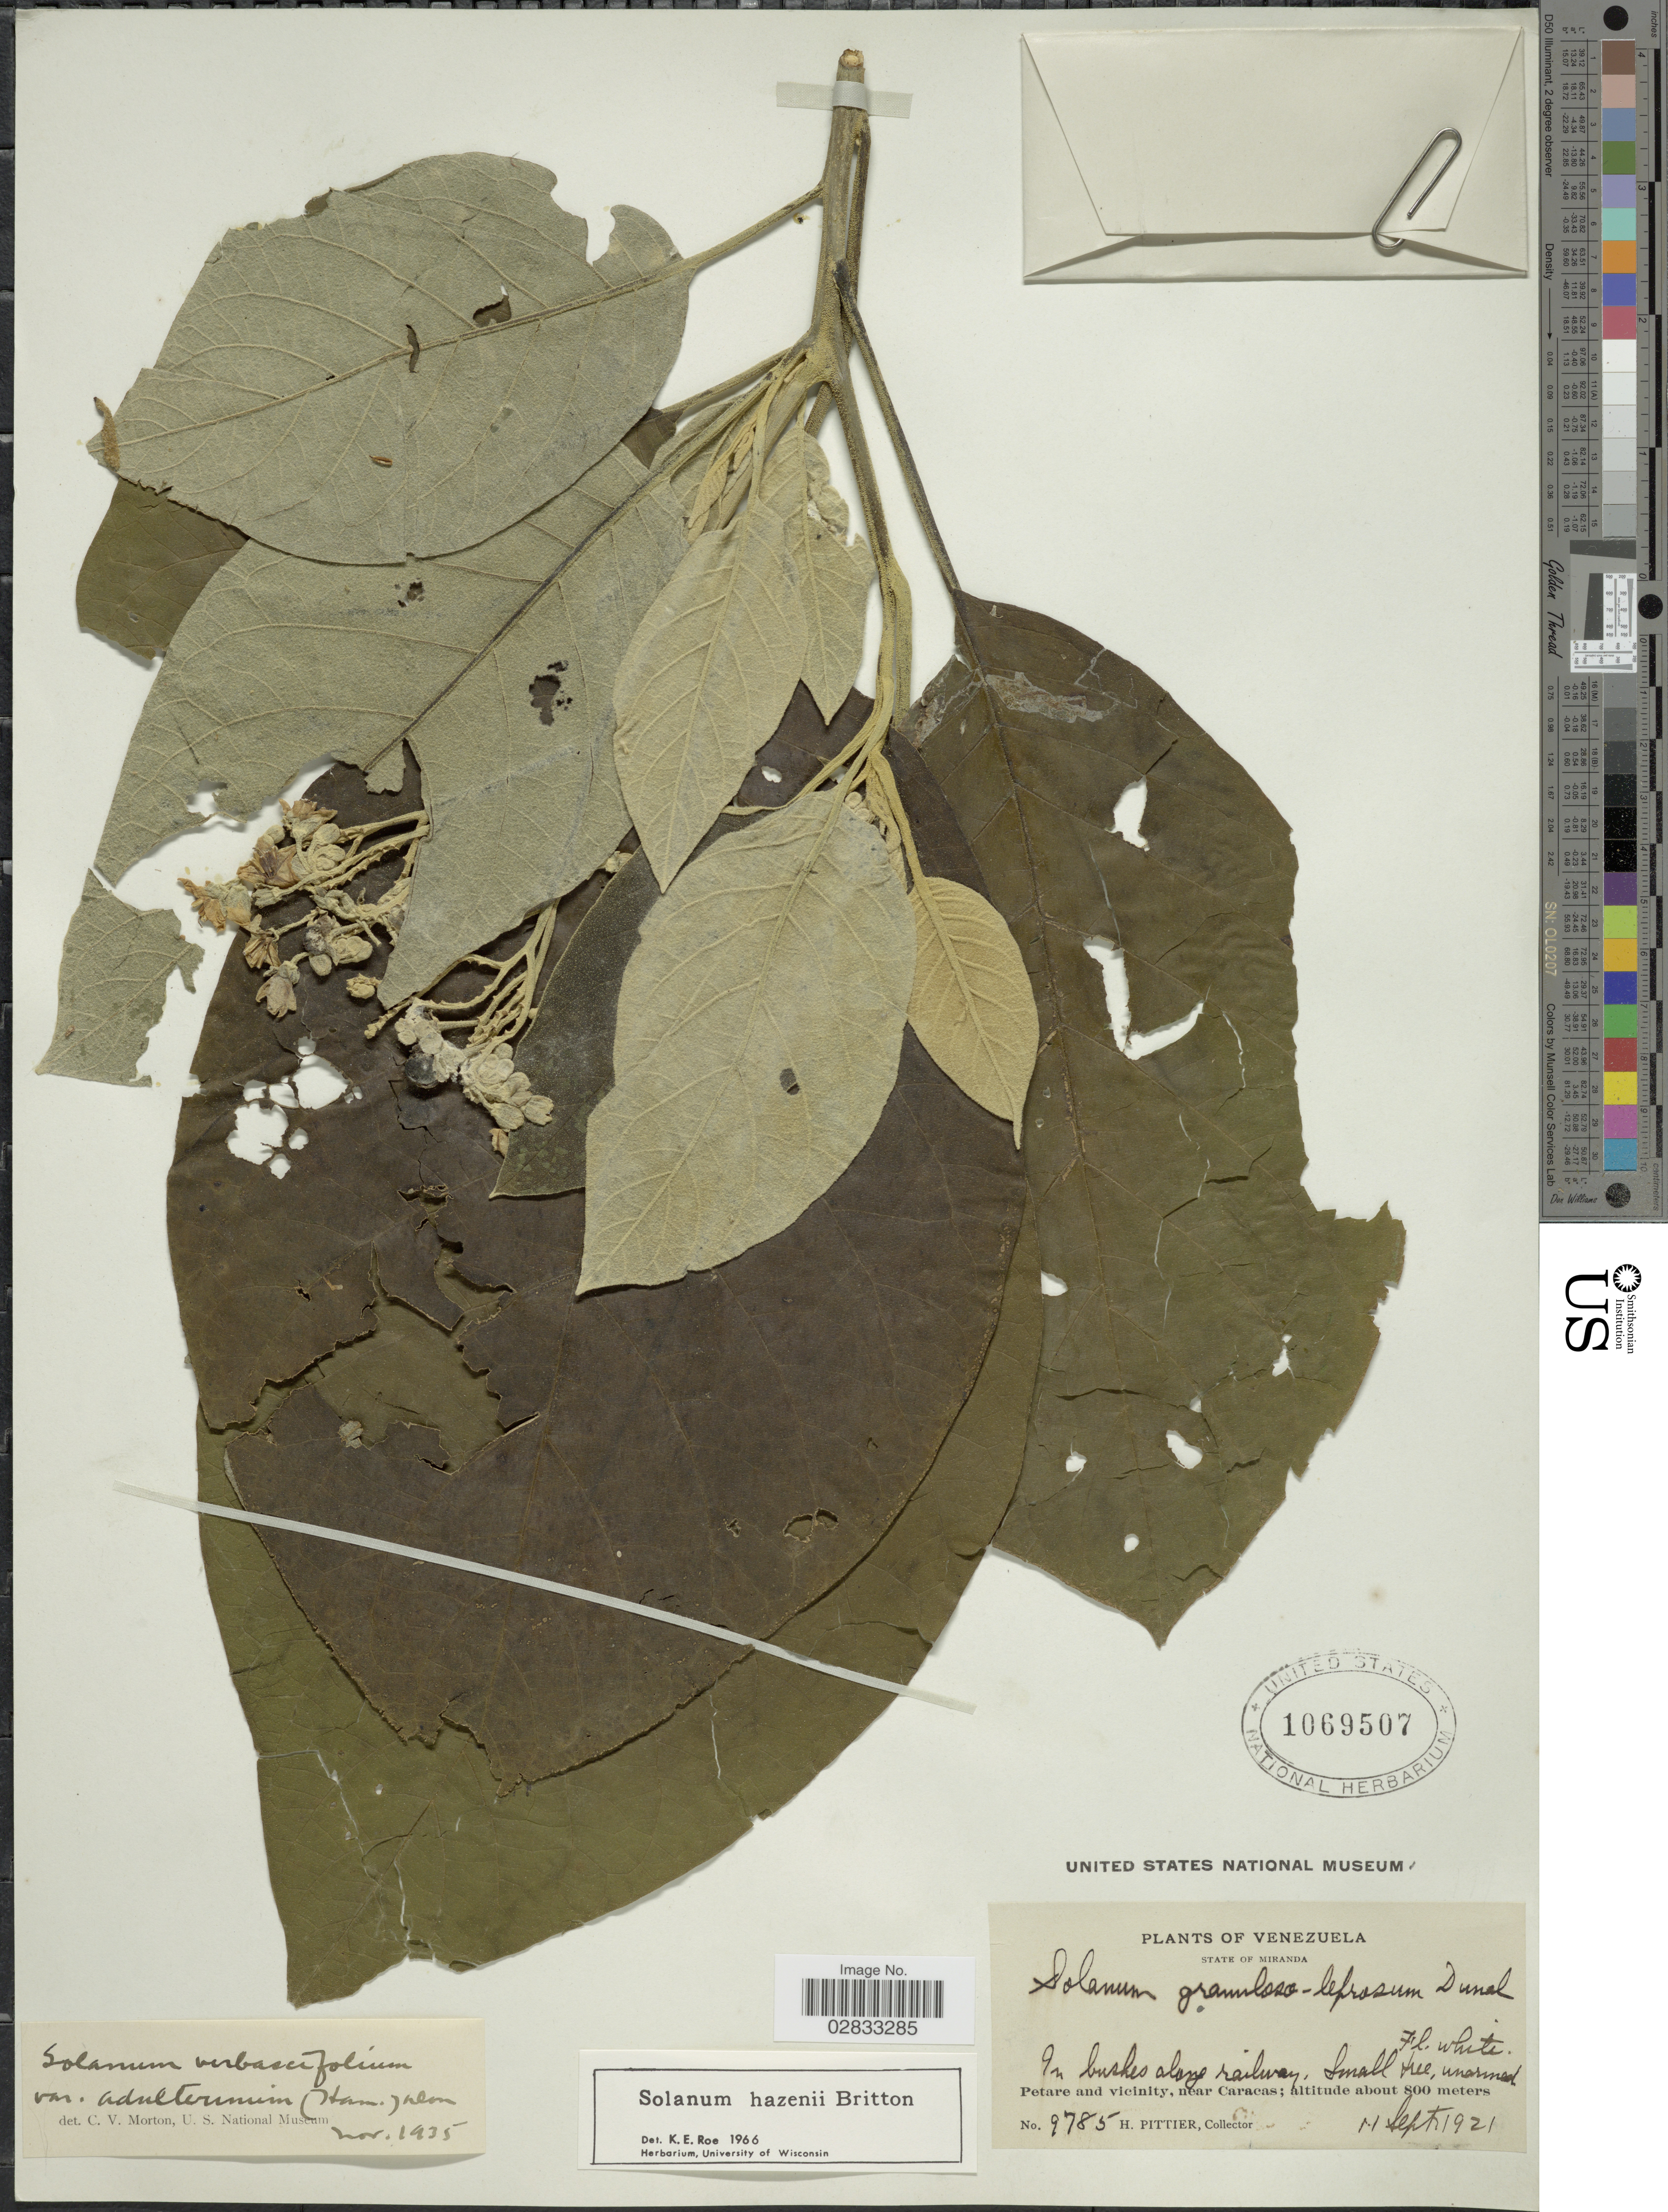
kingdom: Plantae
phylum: Tracheophyta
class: Magnoliopsida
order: Solanales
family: Solanaceae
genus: Solanum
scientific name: Solanum hazenii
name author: Britton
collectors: H. F. Pittier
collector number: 9785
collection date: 1921-09-11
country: Venezuela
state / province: Miranda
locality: Petare and vicinity, near Caracas.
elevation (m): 800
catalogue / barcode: US 1069507